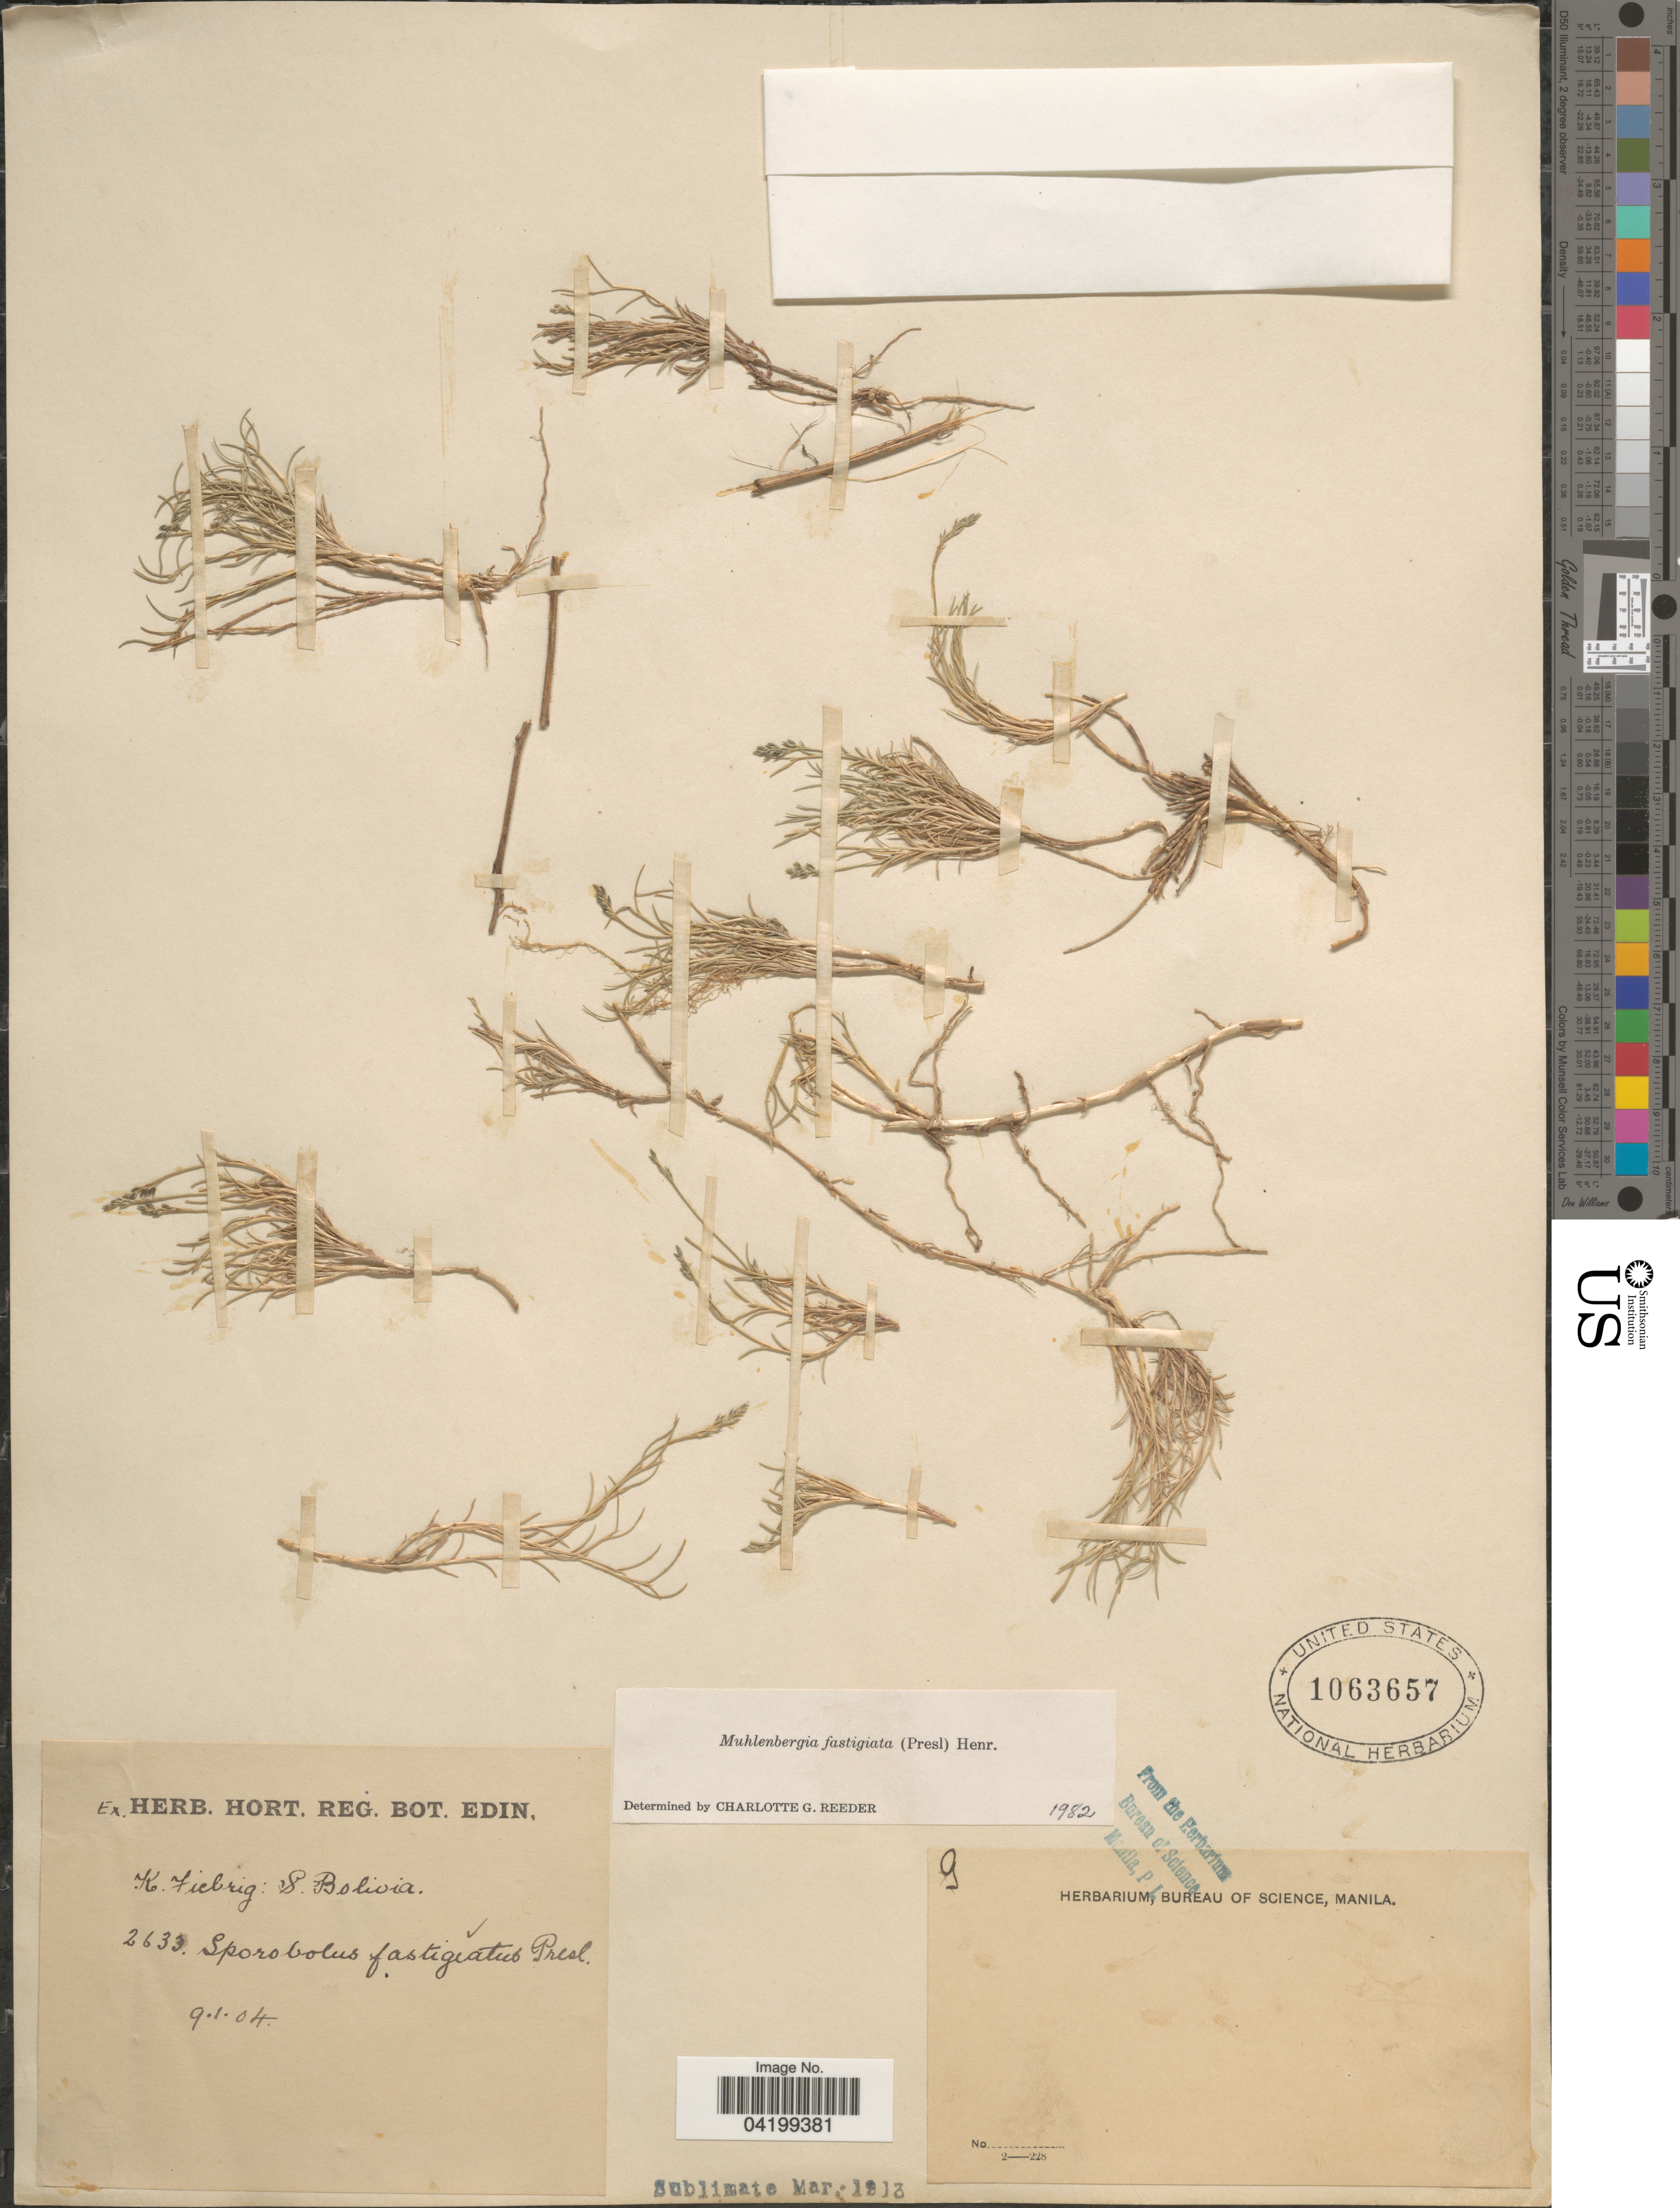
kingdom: Plantae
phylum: Tracheophyta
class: Liliopsida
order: Poales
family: Poaceae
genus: Muhlenbergia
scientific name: Muhlenbergia fastigiata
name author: (J. Presl) Henr.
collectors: K. Fiebrig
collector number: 2633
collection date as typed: Transcribed d/m/y: 9/1/4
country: Bolivia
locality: S.Bolivia.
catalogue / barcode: US 1063657